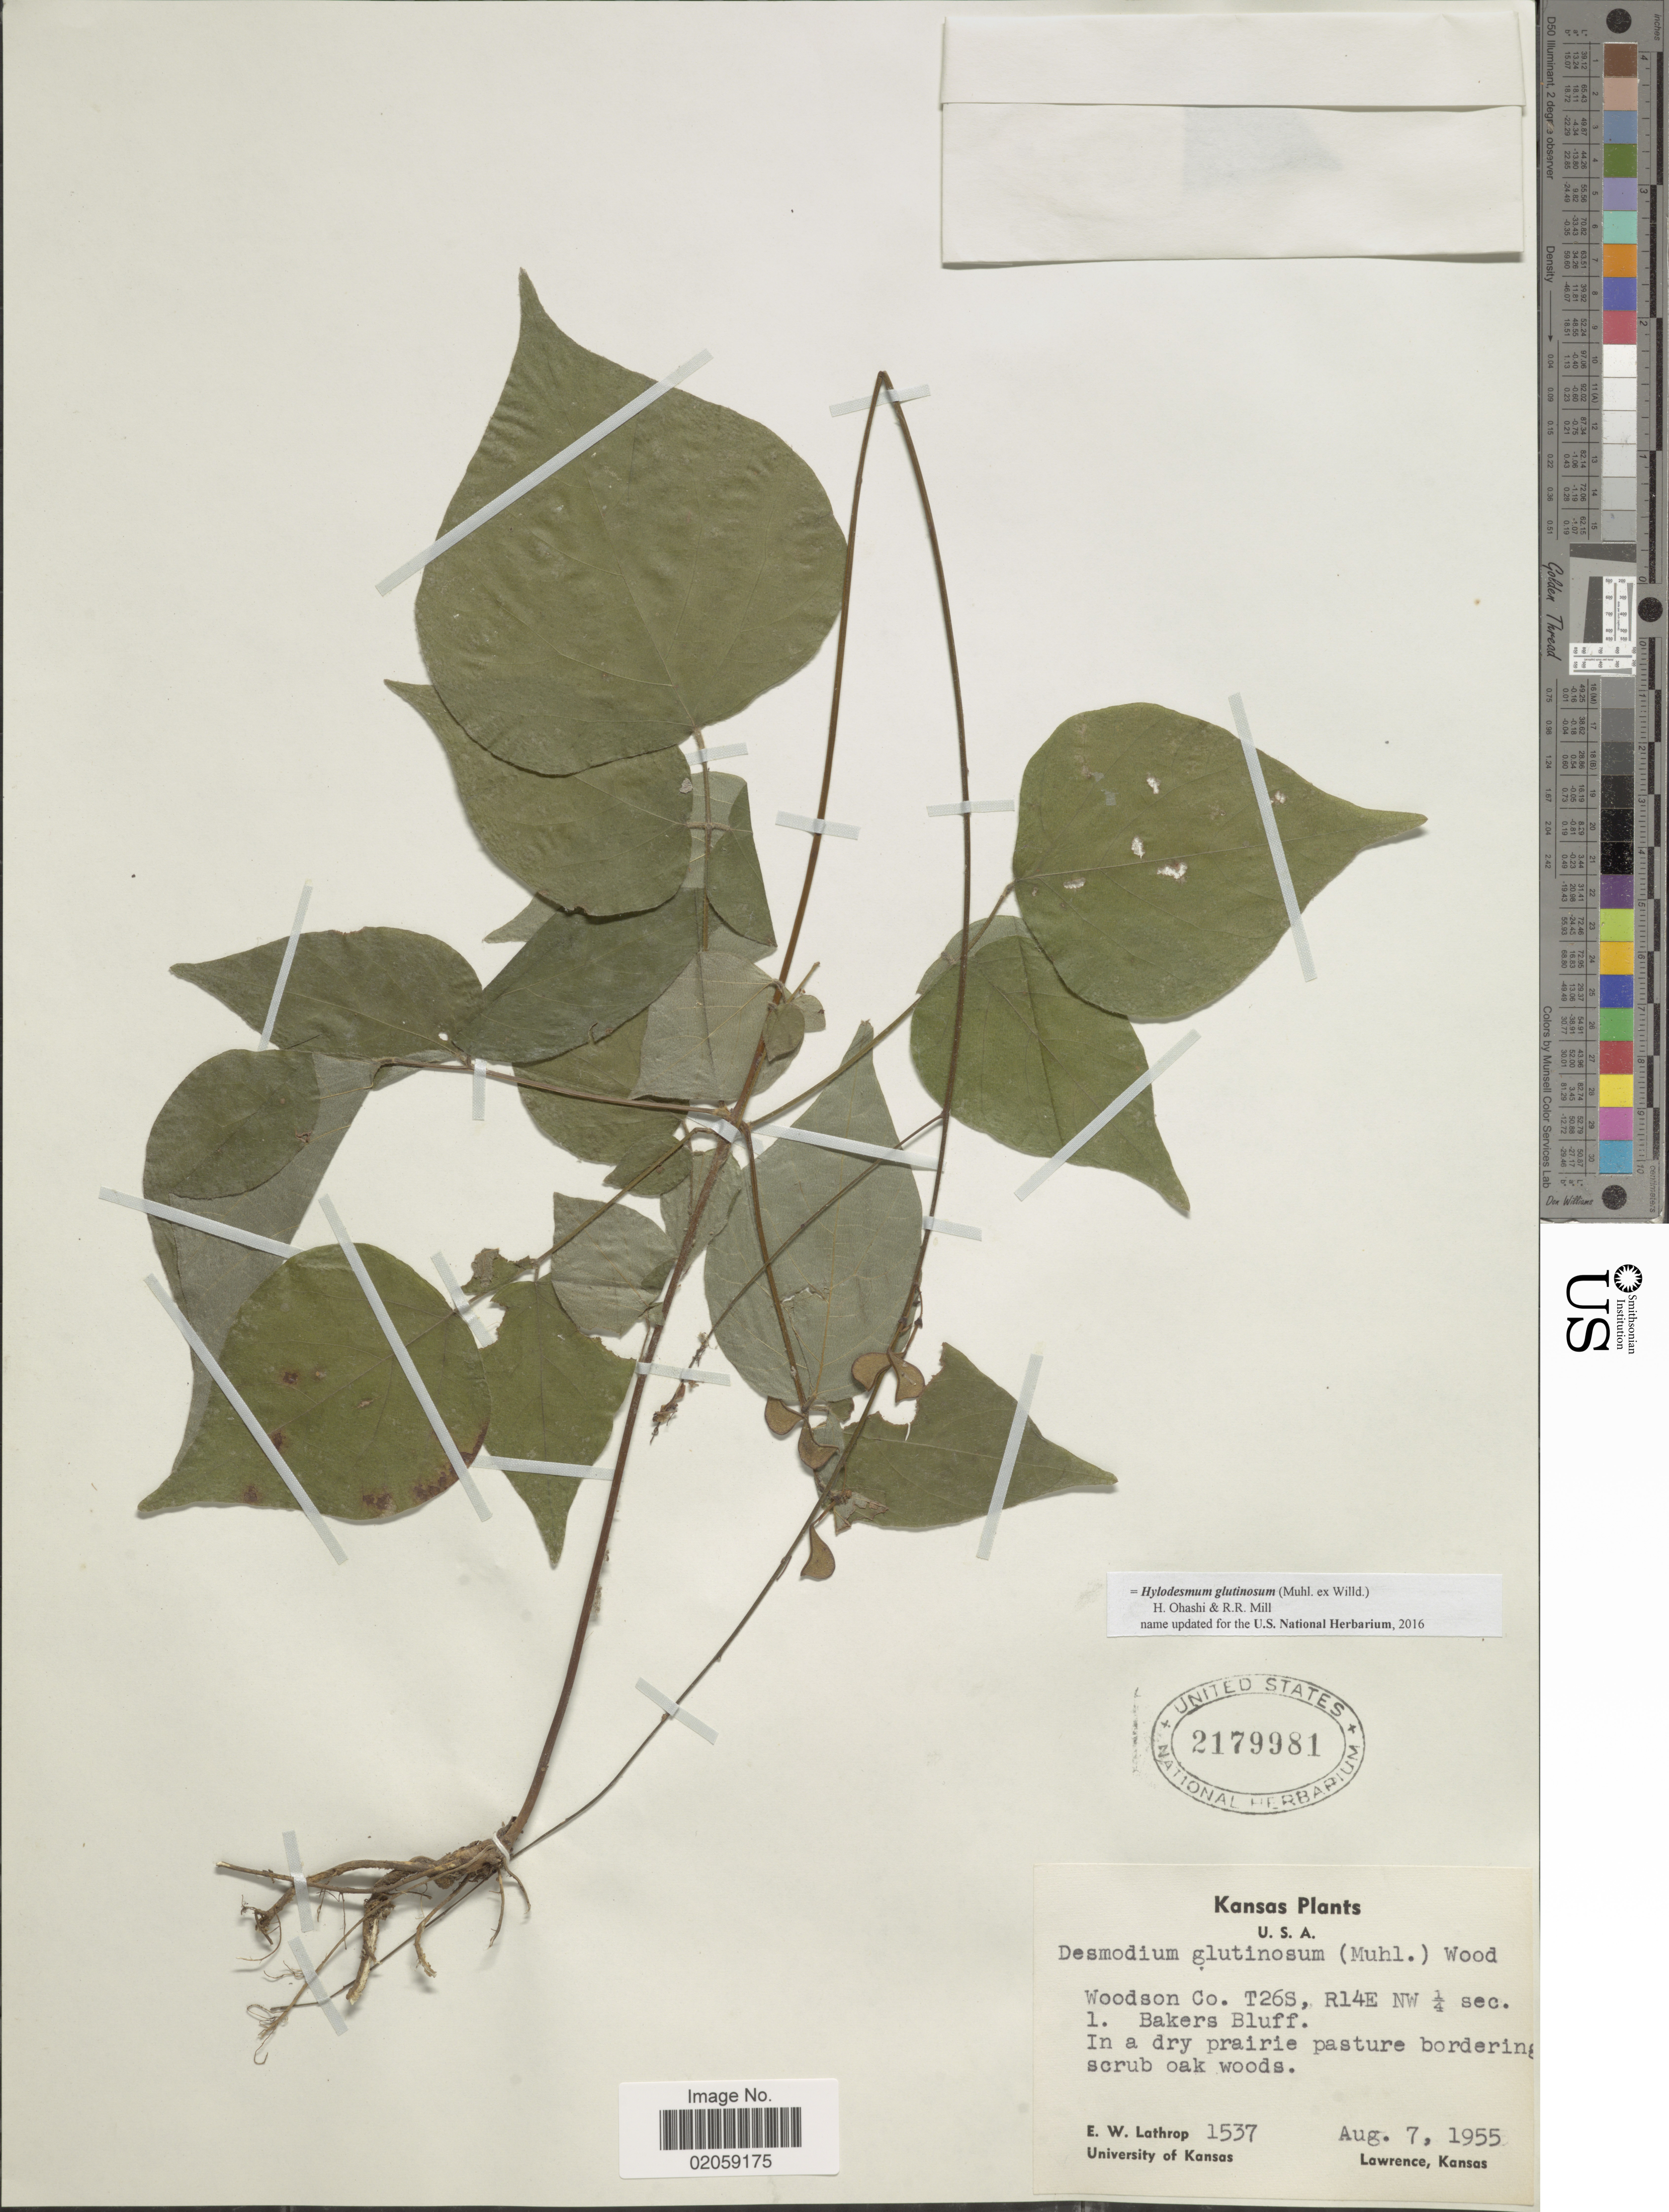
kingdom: Plantae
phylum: Tracheophyta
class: Magnoliopsida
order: Fabales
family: Fabaceae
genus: Hylodesmum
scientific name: Hylodesmum glutinosum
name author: (Muhl. ex Willd.) H. Ohashi & R.R. Mill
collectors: E. W. Lathrop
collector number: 1537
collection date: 1955-08-07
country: United States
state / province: Kansas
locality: U.S.A., Woodson Co, T26S, R14E, NW 1/4 sec 1, Bakers Bluff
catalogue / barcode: US 2179981